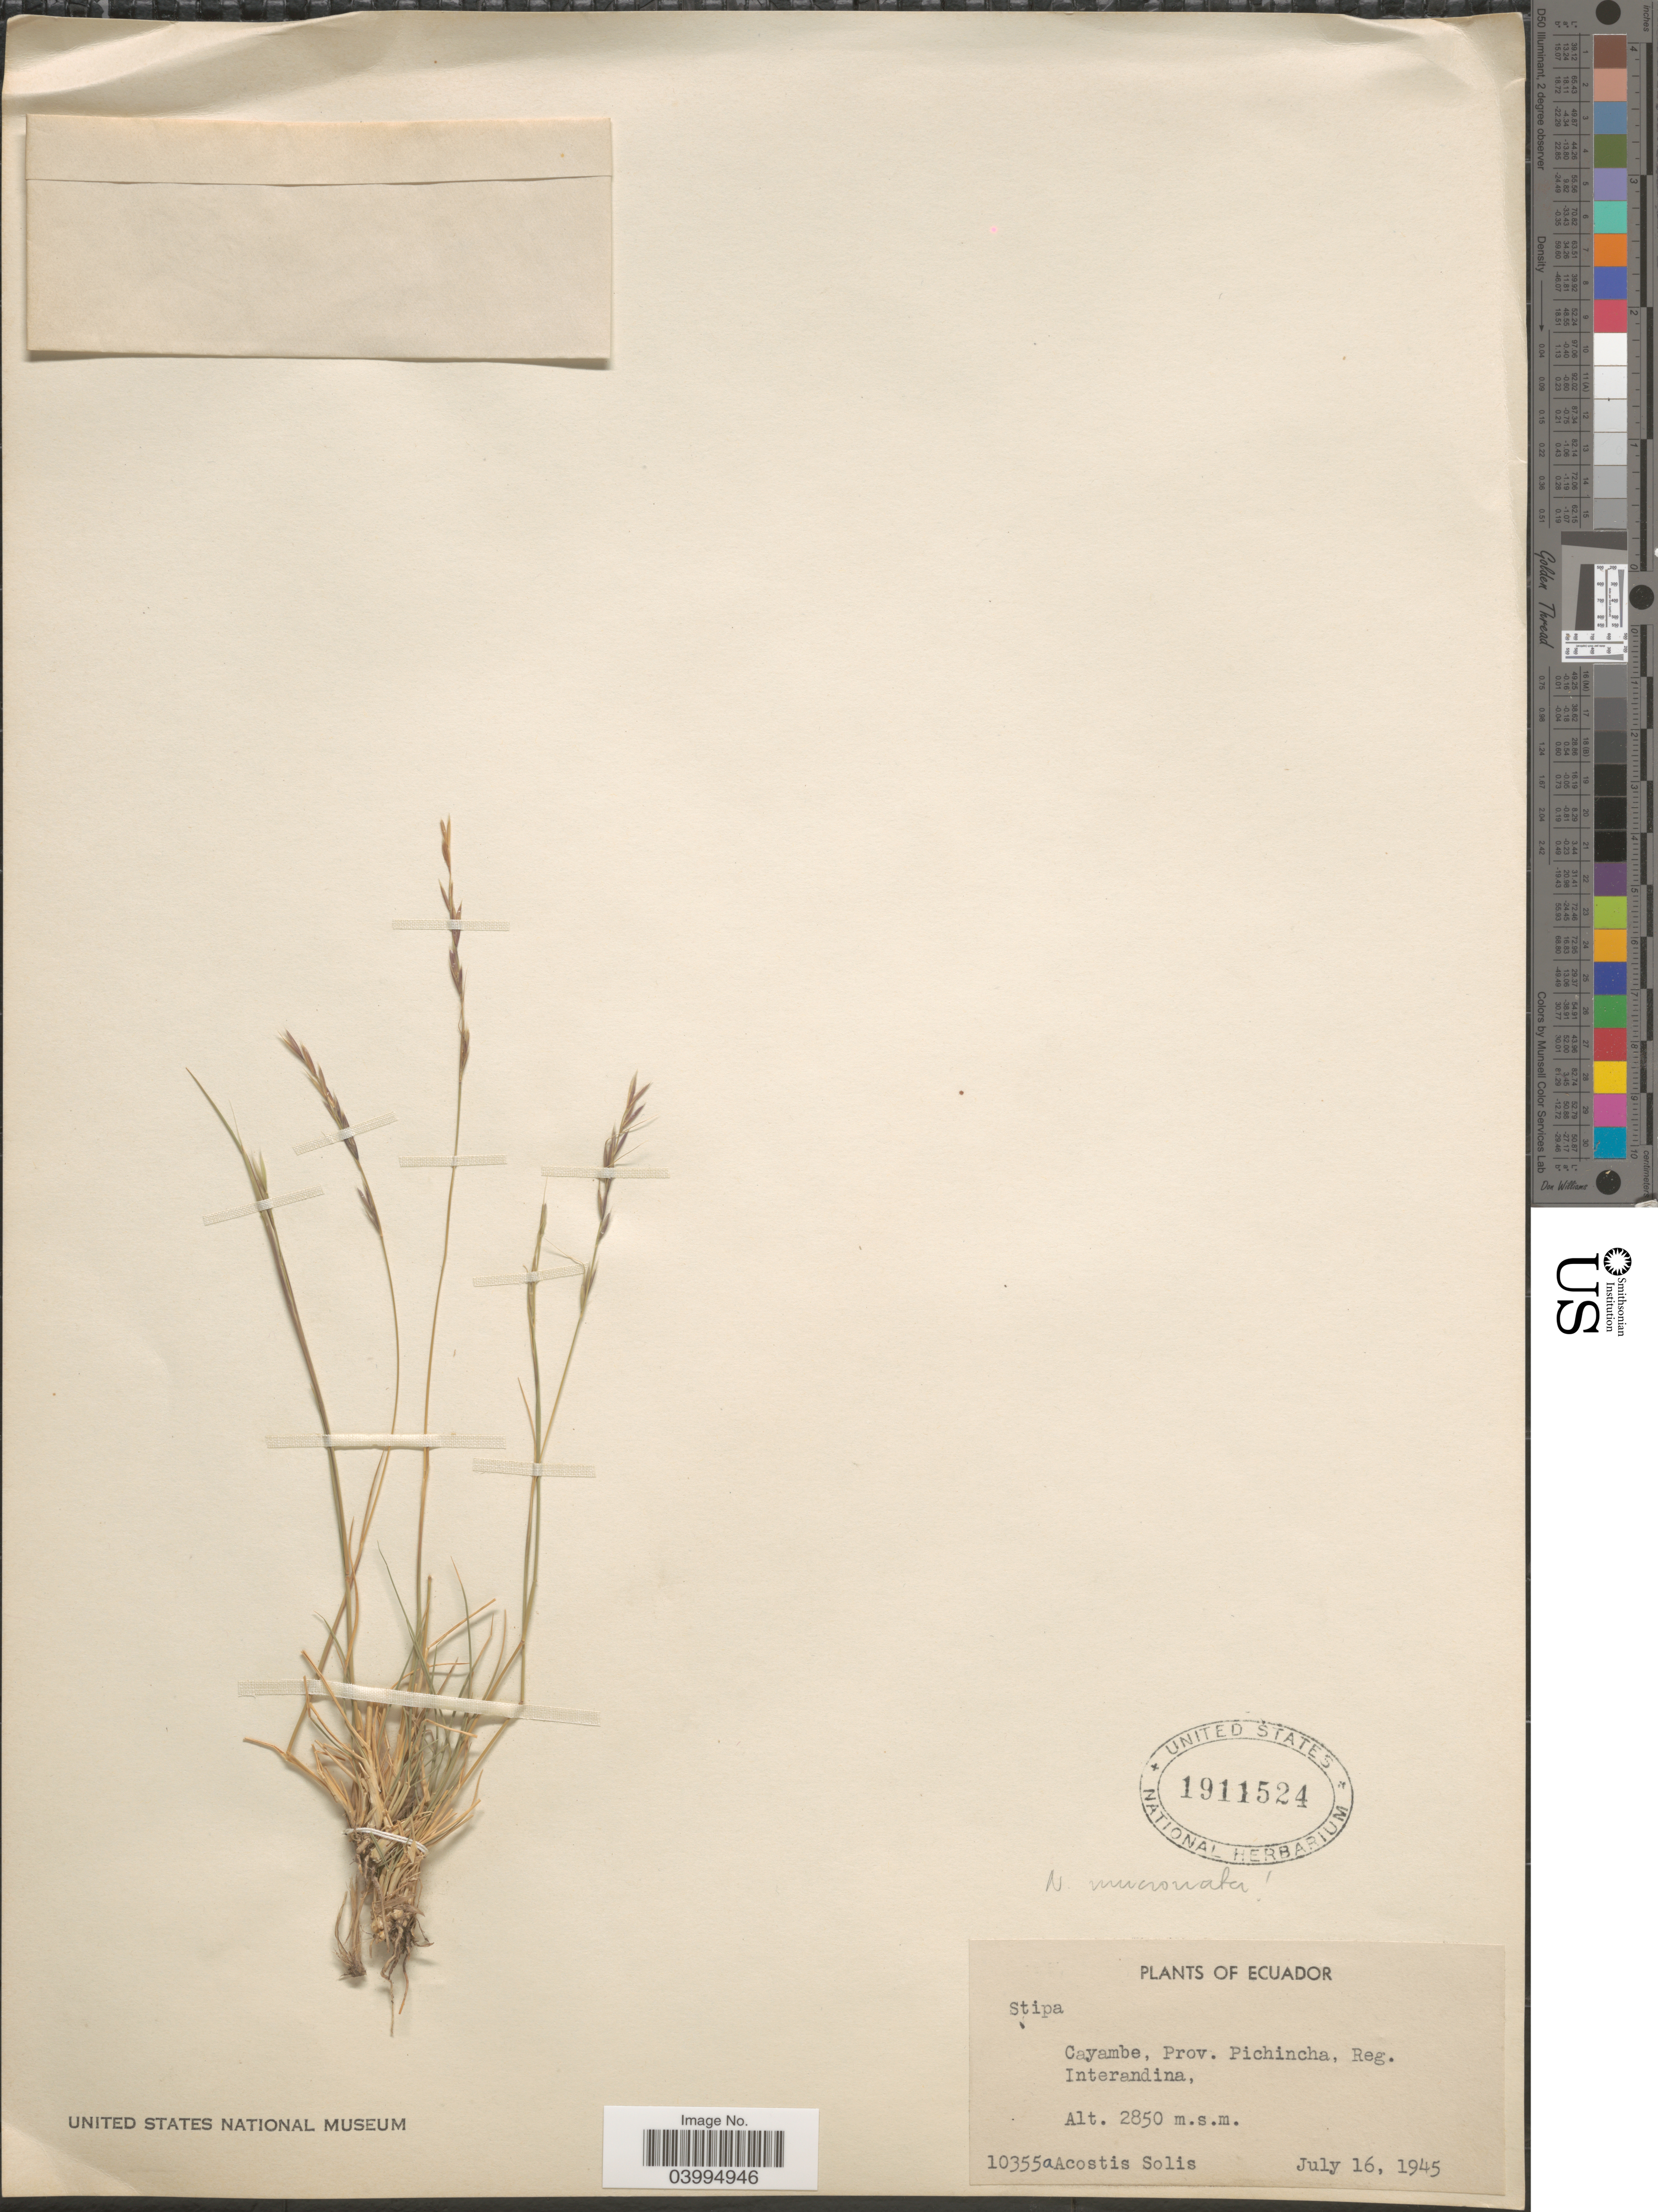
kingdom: Plantae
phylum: Tracheophyta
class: Liliopsida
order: Poales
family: Poaceae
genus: Stipa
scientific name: Stipa sp.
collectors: A. Solis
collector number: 10355a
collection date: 1945-07-16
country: Ecuador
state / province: Pichincha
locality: Cayambe, Prov. Pichincha, Reg. Interandina.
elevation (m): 2850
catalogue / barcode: US 1911524